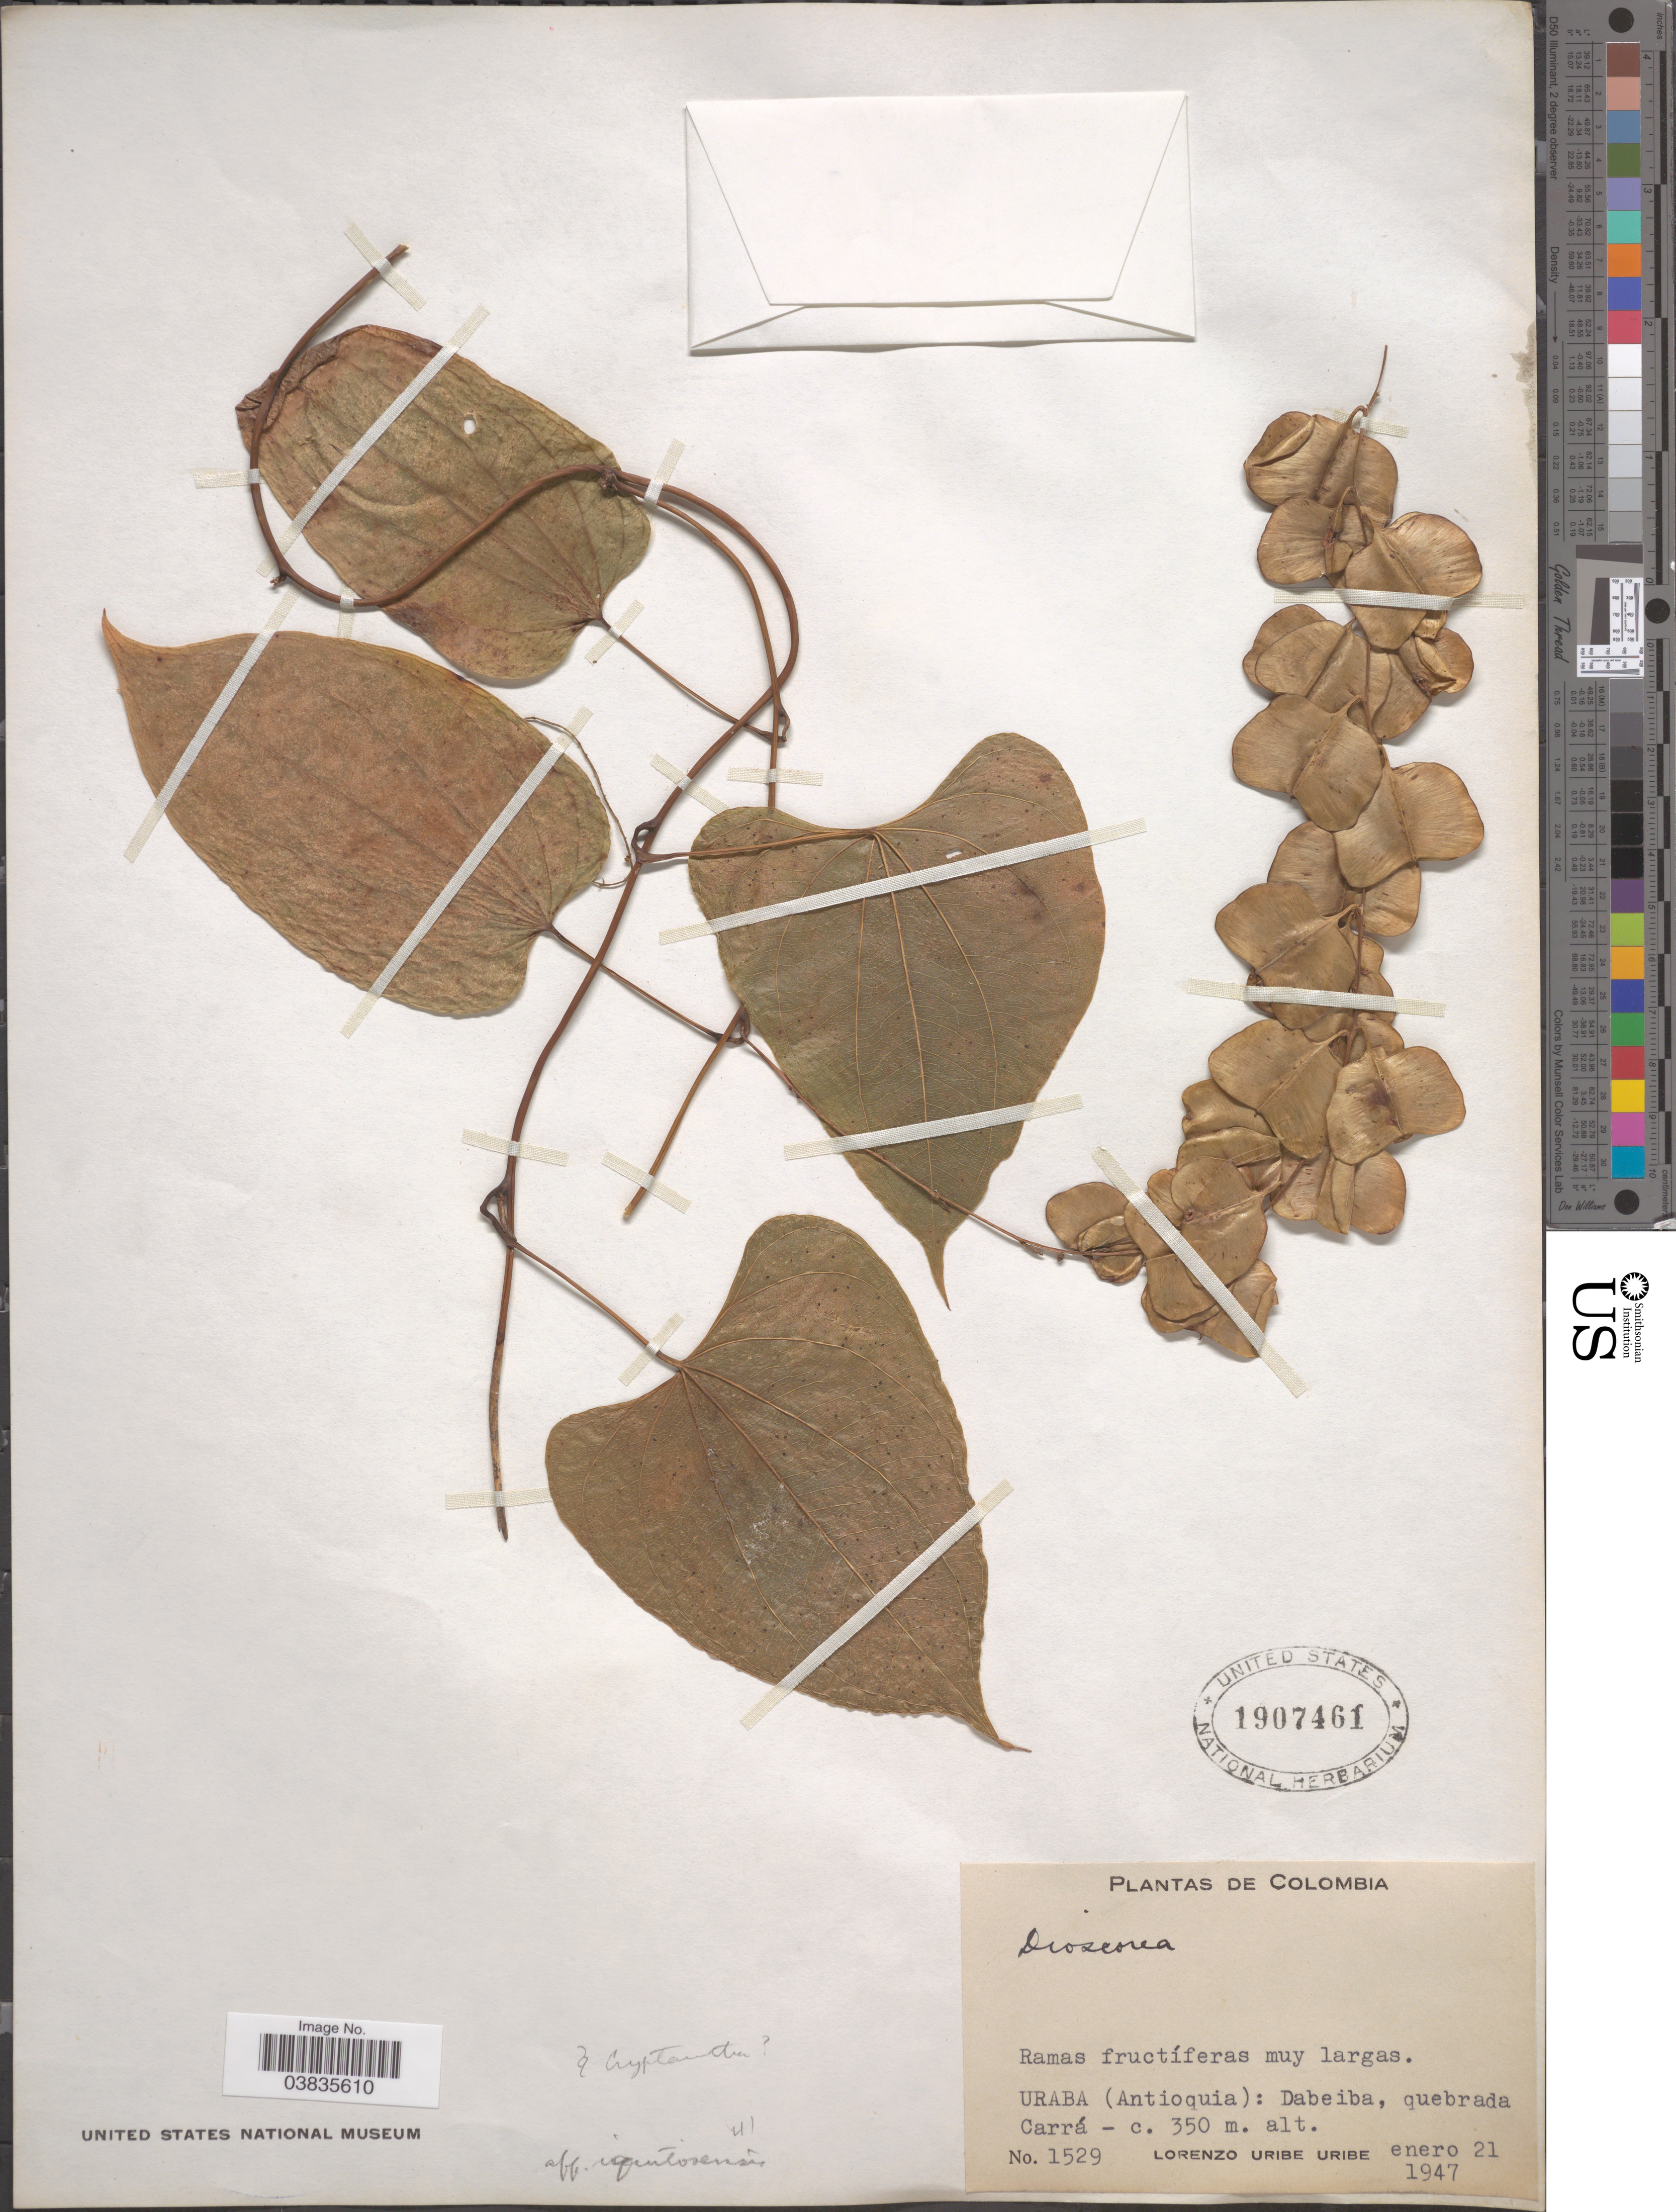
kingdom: Plantae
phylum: Tracheophyta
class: Liliopsida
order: Dioscoreales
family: Dioscoreaceae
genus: Dioscorea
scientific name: Dioscorea sp.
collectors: L. Uribe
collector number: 1529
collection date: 1947-01-21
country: Colombia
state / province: Antioquia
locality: Uraba (Antioquia): Dabeiba, quebrada Carrá.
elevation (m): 350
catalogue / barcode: US 1907461